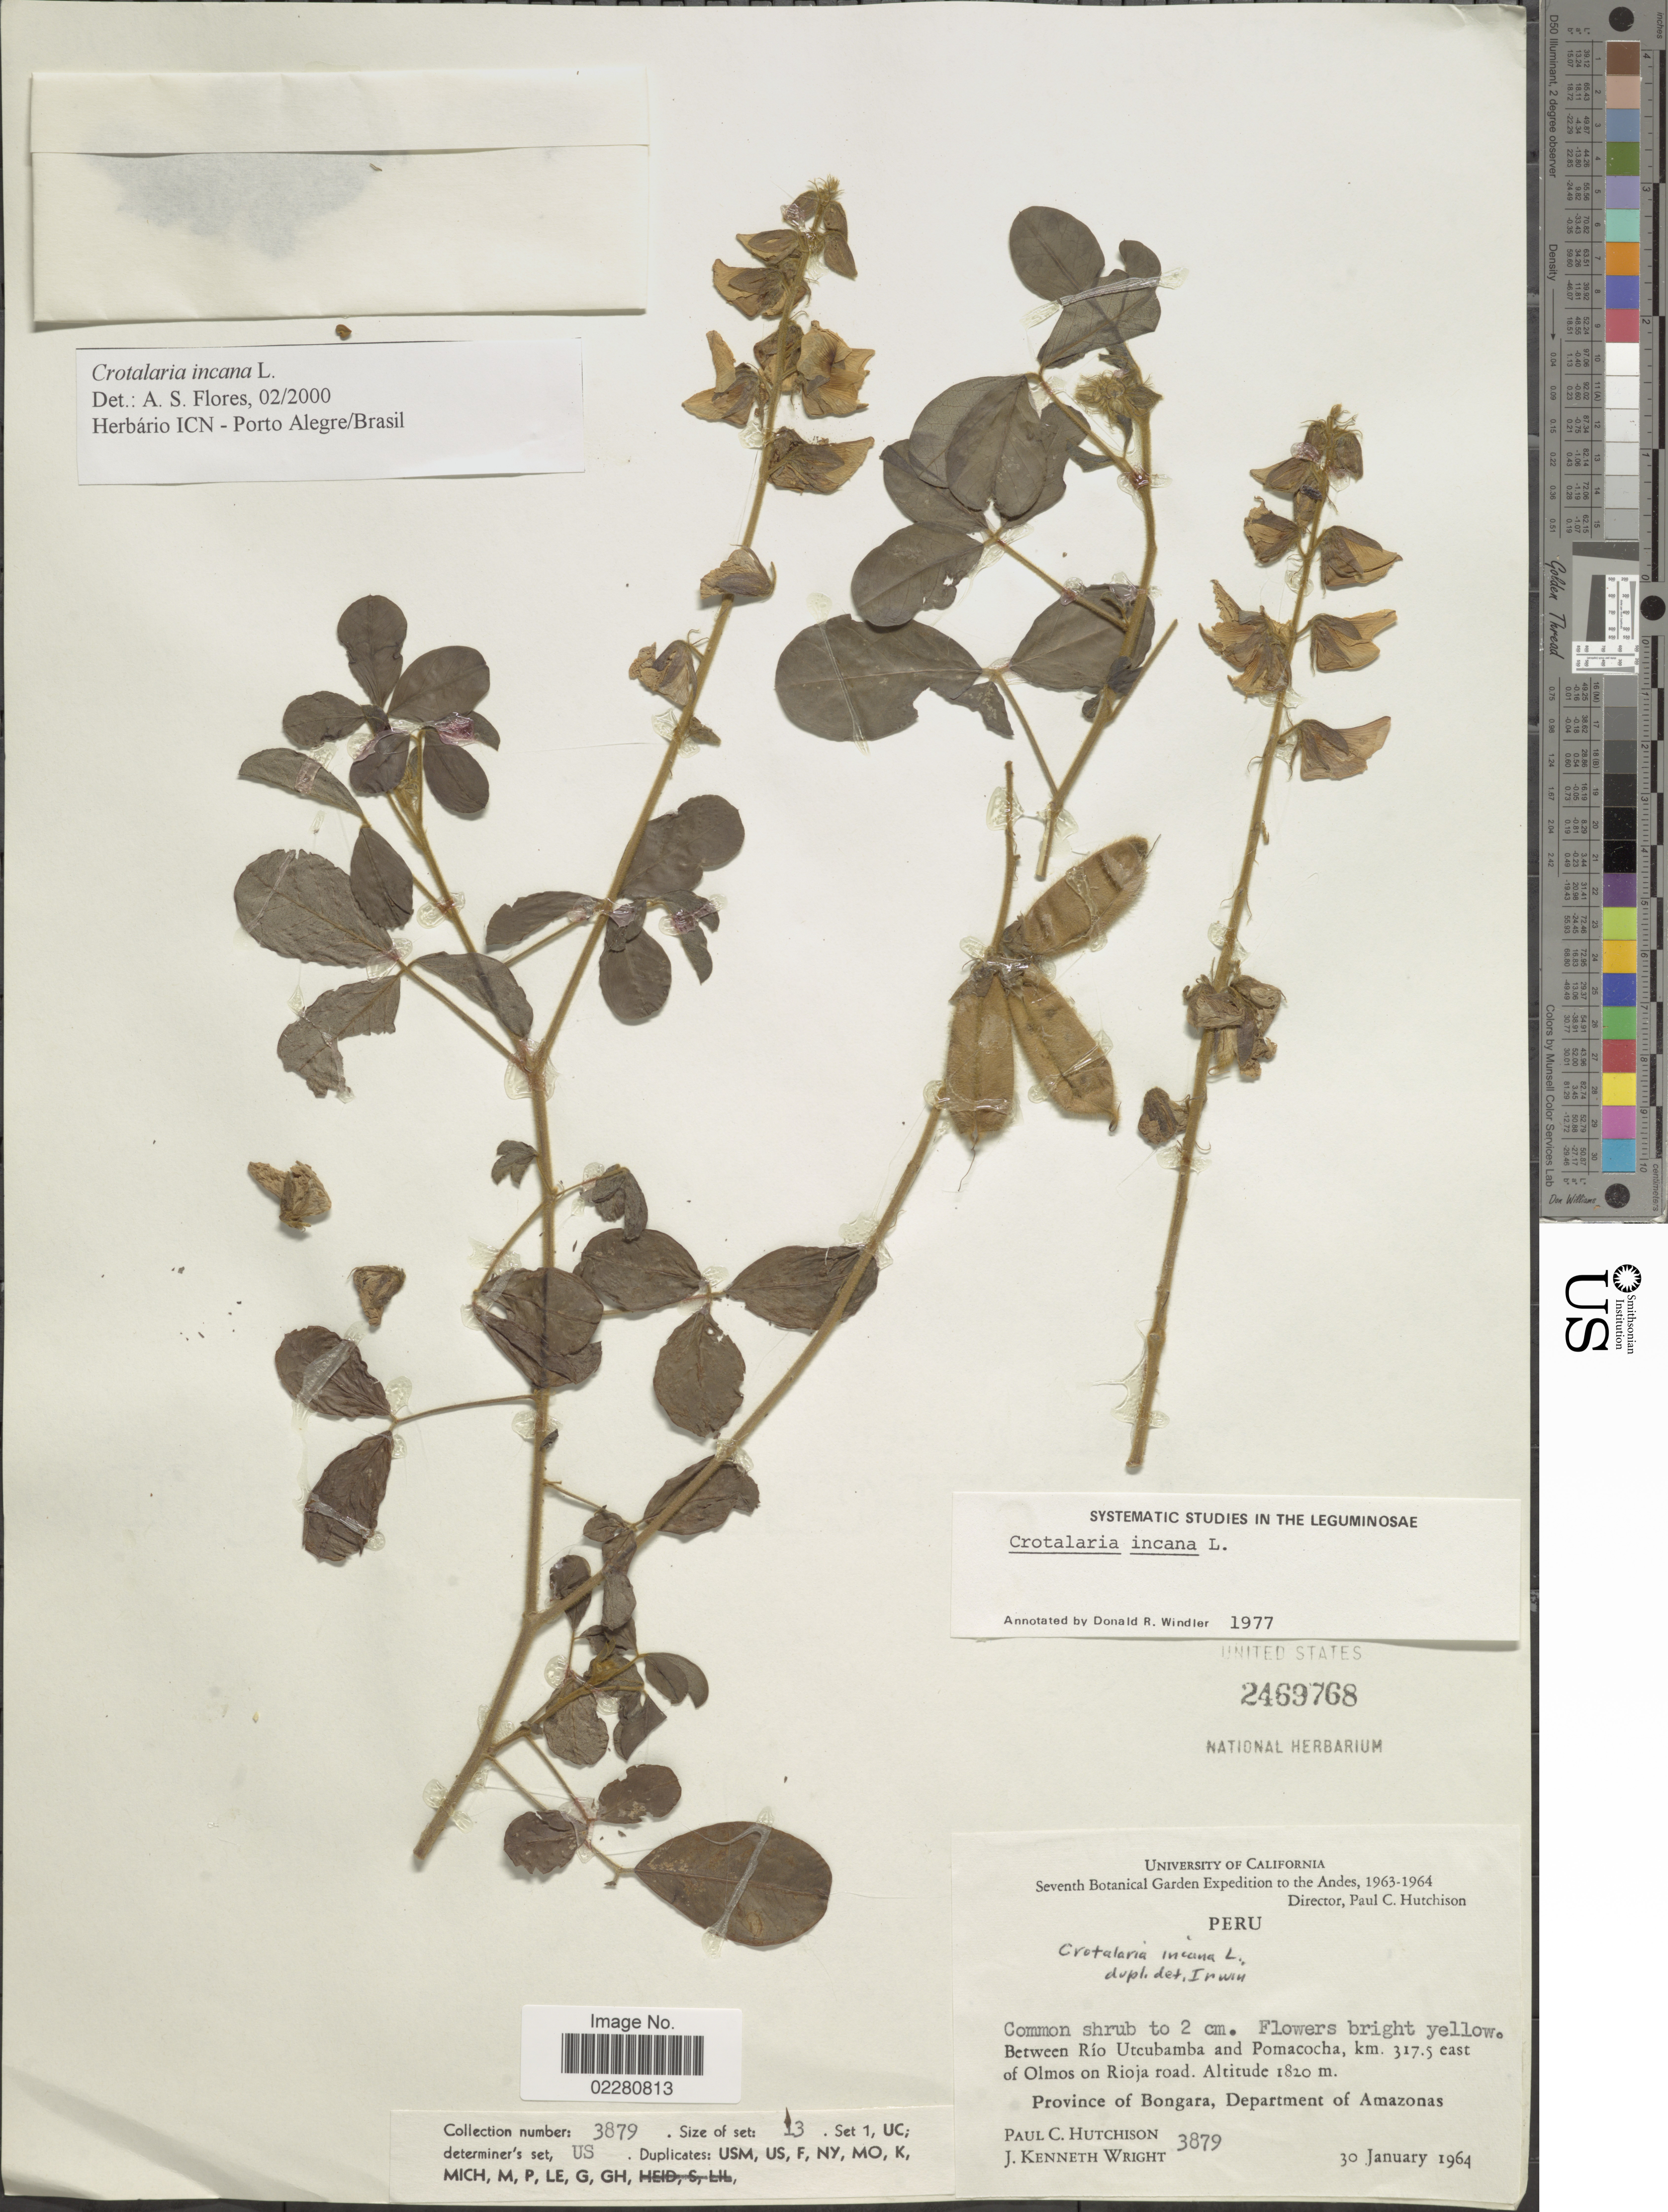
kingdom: Plantae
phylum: Tracheophyta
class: Magnoliopsida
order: Fabales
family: Fabaceae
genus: Crotalaria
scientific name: Crotalaria incana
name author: L.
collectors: P. C. Hutchison & J. K. Wright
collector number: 3879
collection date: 1964-01-30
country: Peru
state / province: Amazonas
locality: Between Río Utcubamba and Pomacocha, km. 317.5 east of Olmos on Rioja road. Province of Bongara, Department of Amazonas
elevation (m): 1820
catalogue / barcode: US 2469768